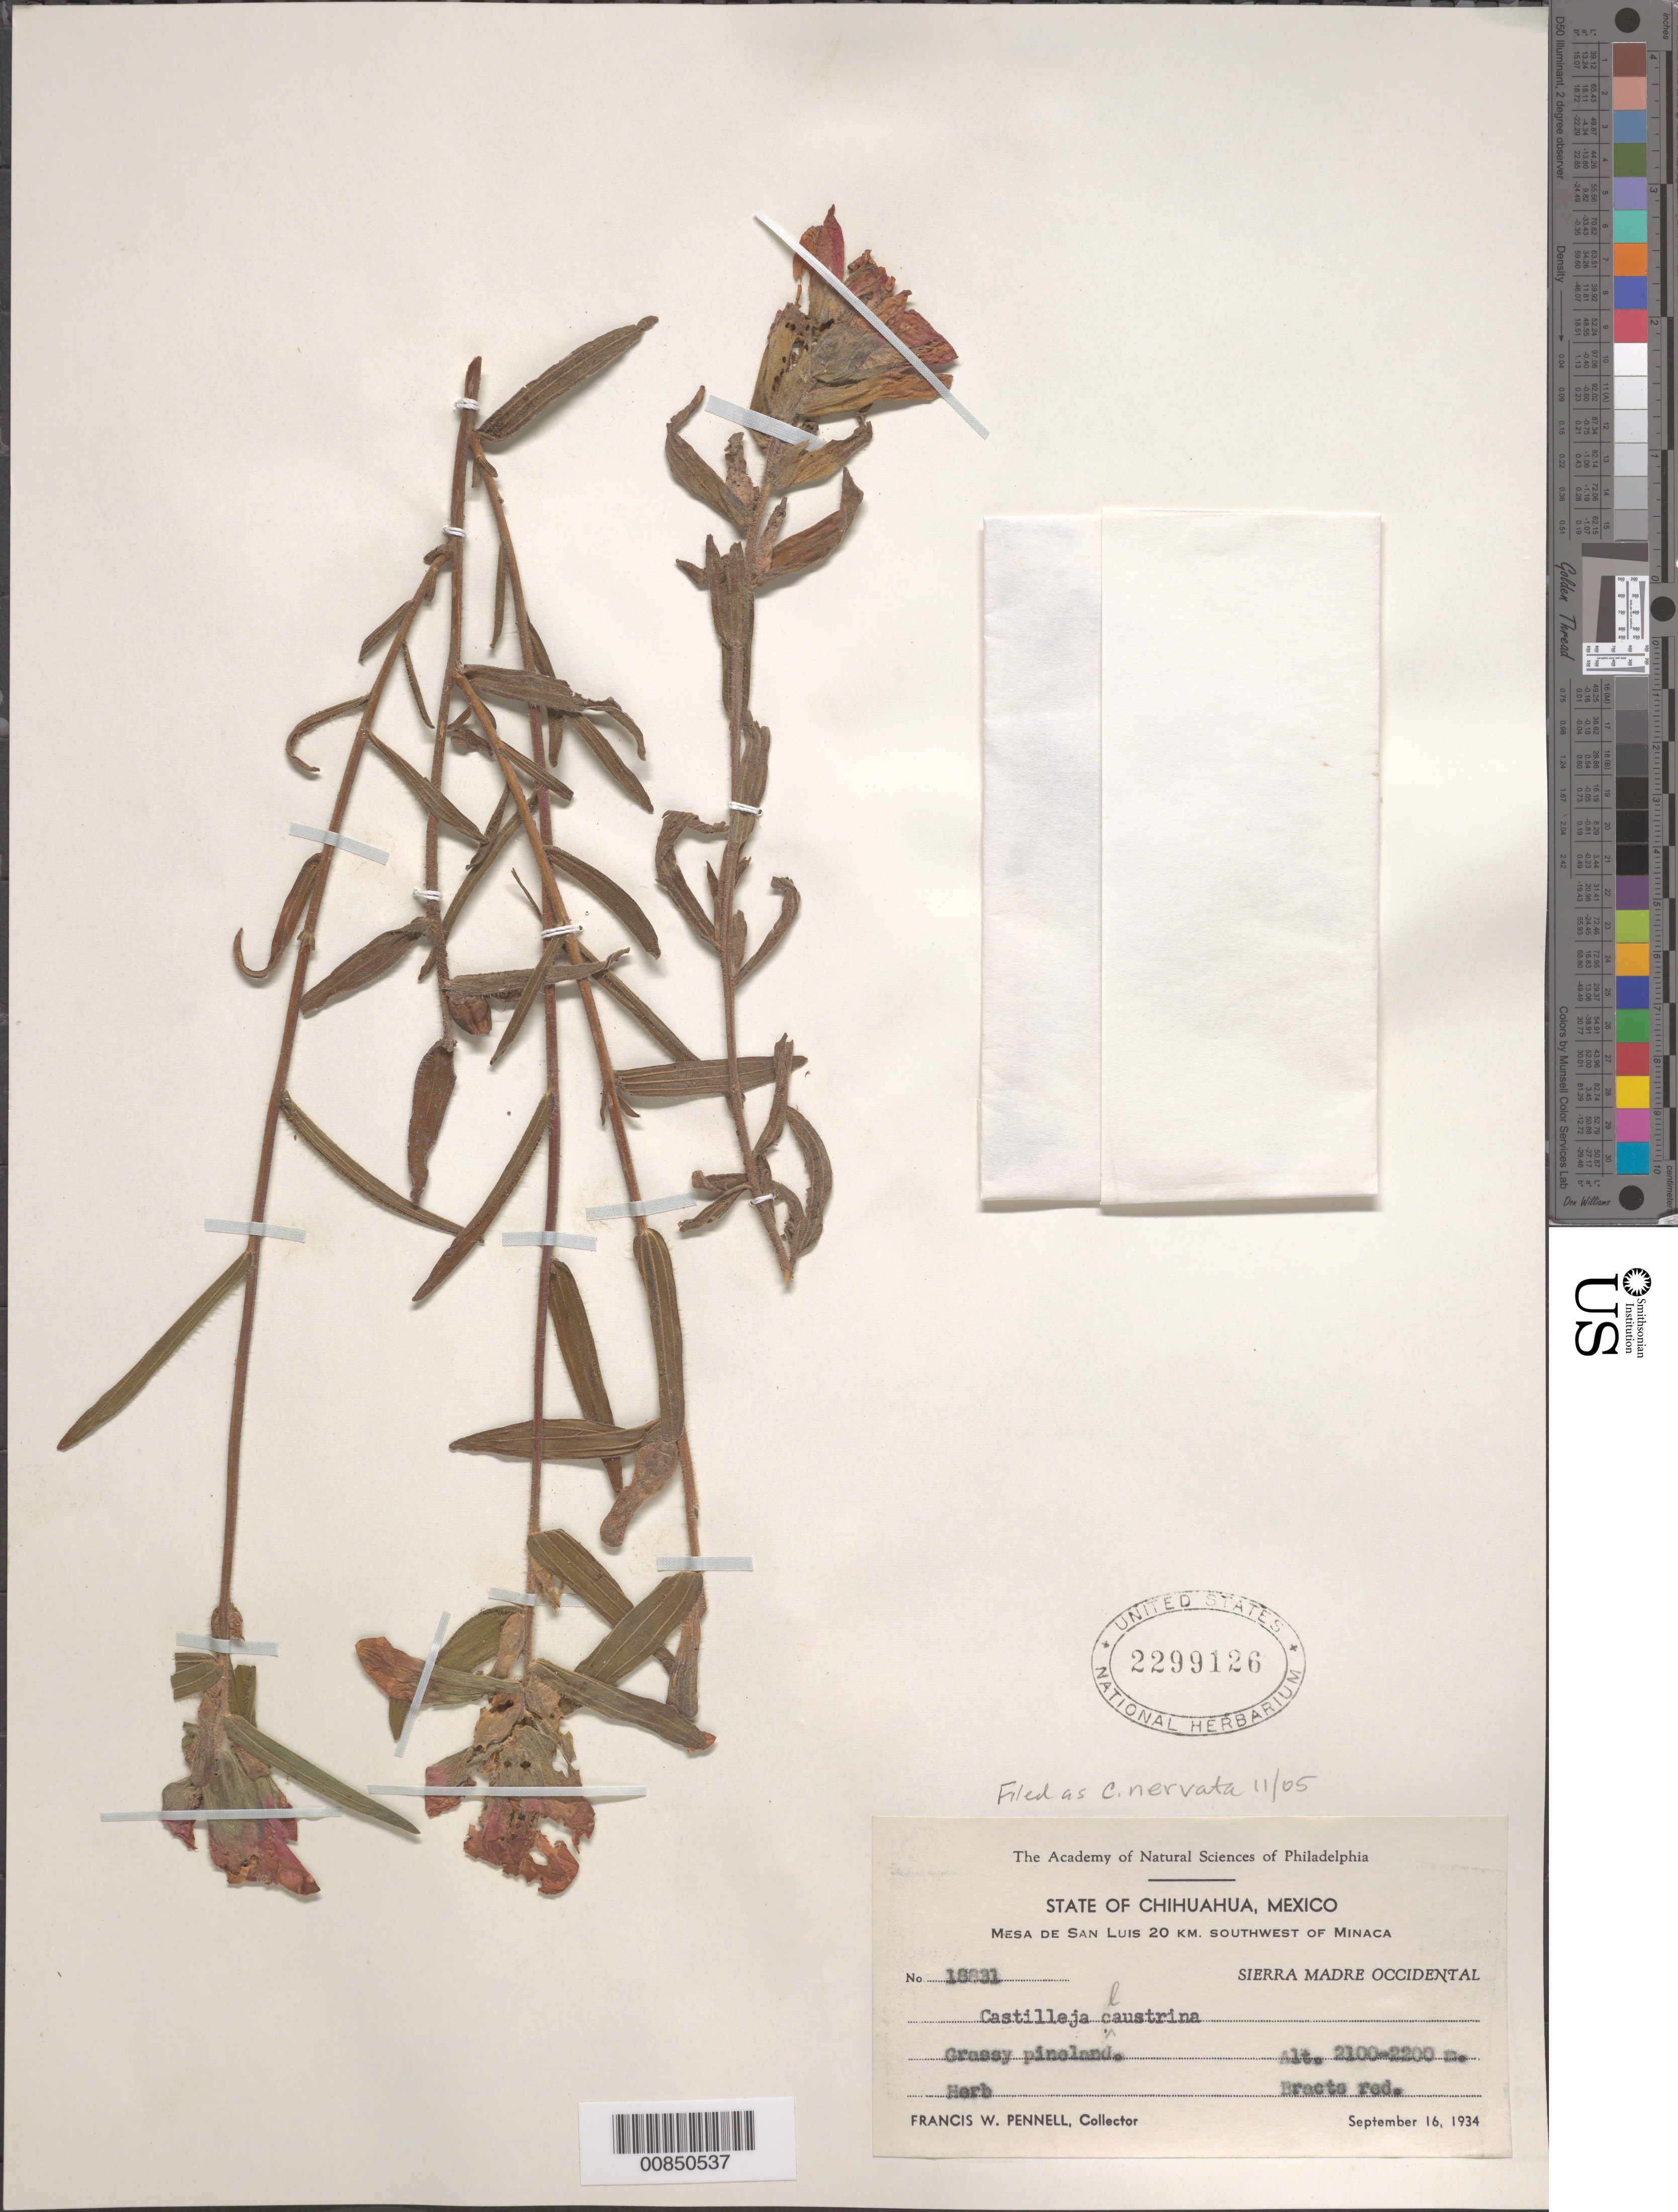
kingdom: Plantae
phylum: Tracheophyta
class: Magnoliopsida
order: Lamiales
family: Orobanchaceae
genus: Castilleja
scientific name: Castilleja nervata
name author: Eastw.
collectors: F. W. Pennell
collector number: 18831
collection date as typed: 16 Sep 1934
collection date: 1934-09-16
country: Mexico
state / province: Chihuahua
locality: Mesa de San Luis, 20 km. southwest of Miñaca. Sierra Madre Occidental, Chihuahua.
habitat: Grassy pineland.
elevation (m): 2200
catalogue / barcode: US 2299126